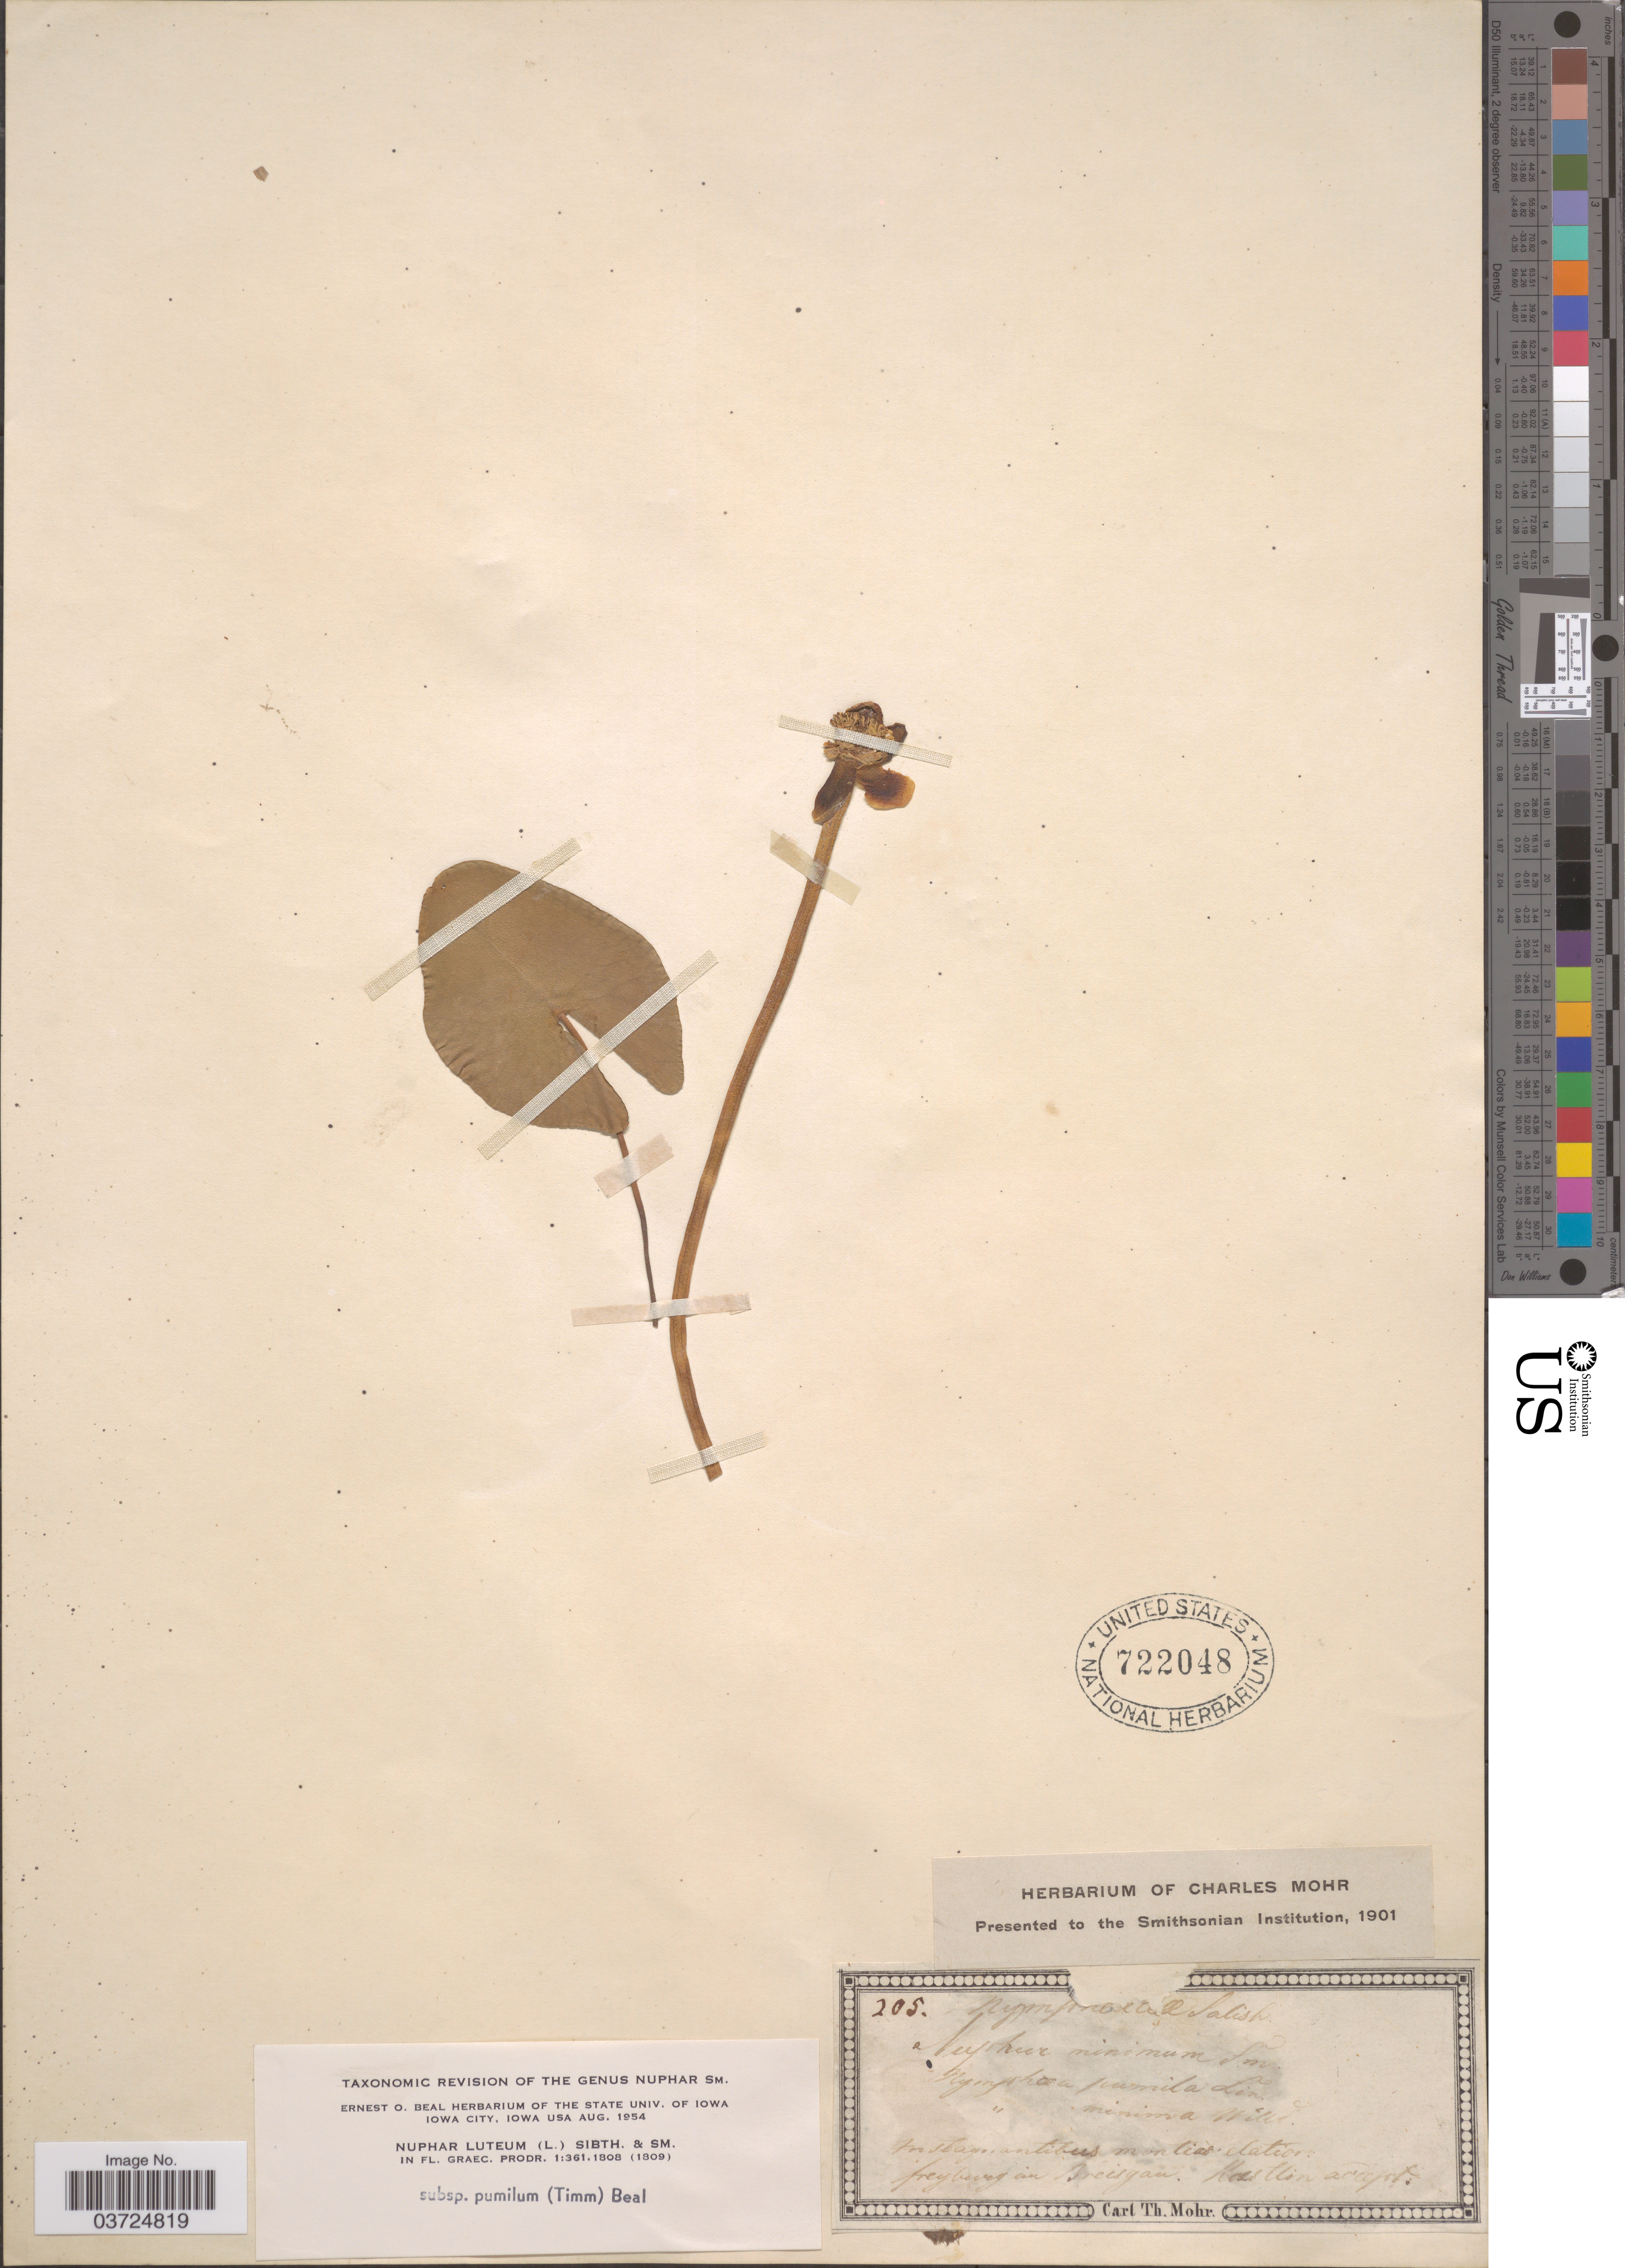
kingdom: Plantae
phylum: Tracheophyta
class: Magnoliopsida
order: Nymphaeales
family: Nymphaeaceae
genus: Nuphar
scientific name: Nuphar lutea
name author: (L.) Sm.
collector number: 205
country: Germany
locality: In stagnantibus montias elation freyburg in Breisgau. Koetton accept. [interpreted]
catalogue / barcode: US 722048